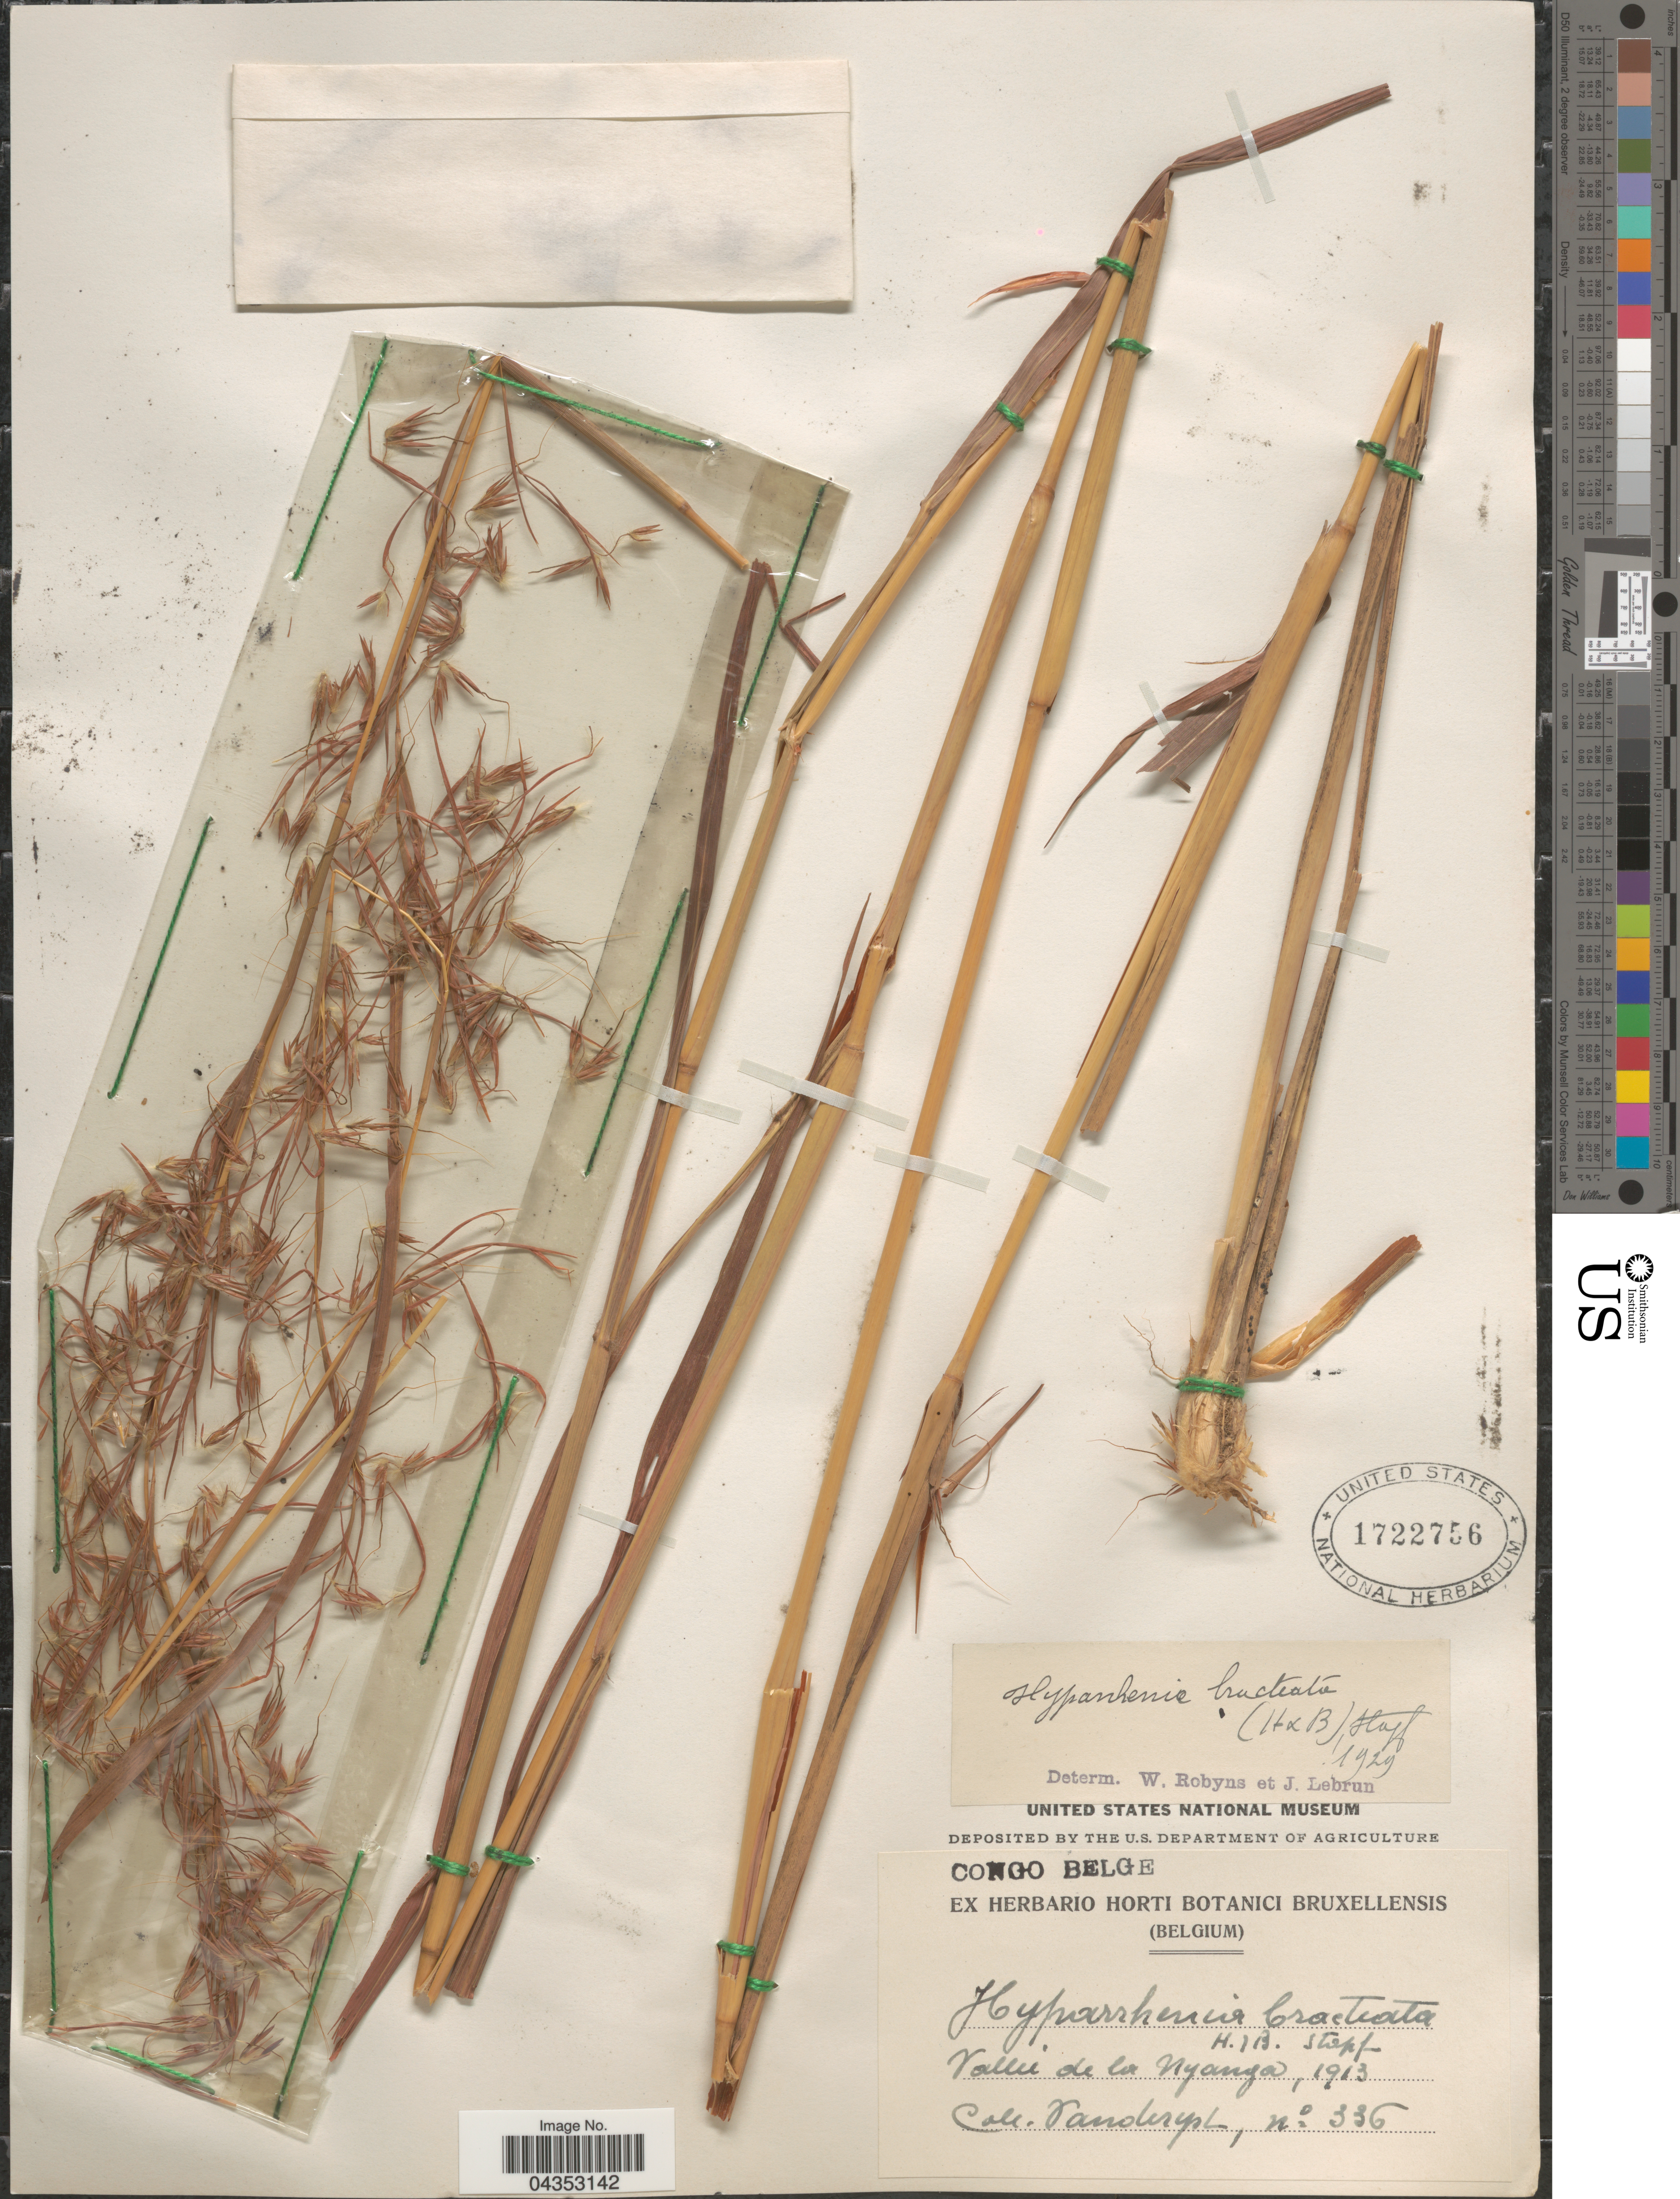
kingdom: Plantae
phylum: Tracheophyta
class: Liliopsida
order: Poales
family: Poaceae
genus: Hyparrhenia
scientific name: Hyparrhenia bracteata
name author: (Humb. & Bonpl.) Stapf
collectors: Vanderyst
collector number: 336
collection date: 1913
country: Congo, Democratic Republic of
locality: Congo Belge. Vallée de la Nyanga.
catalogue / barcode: US 1722756